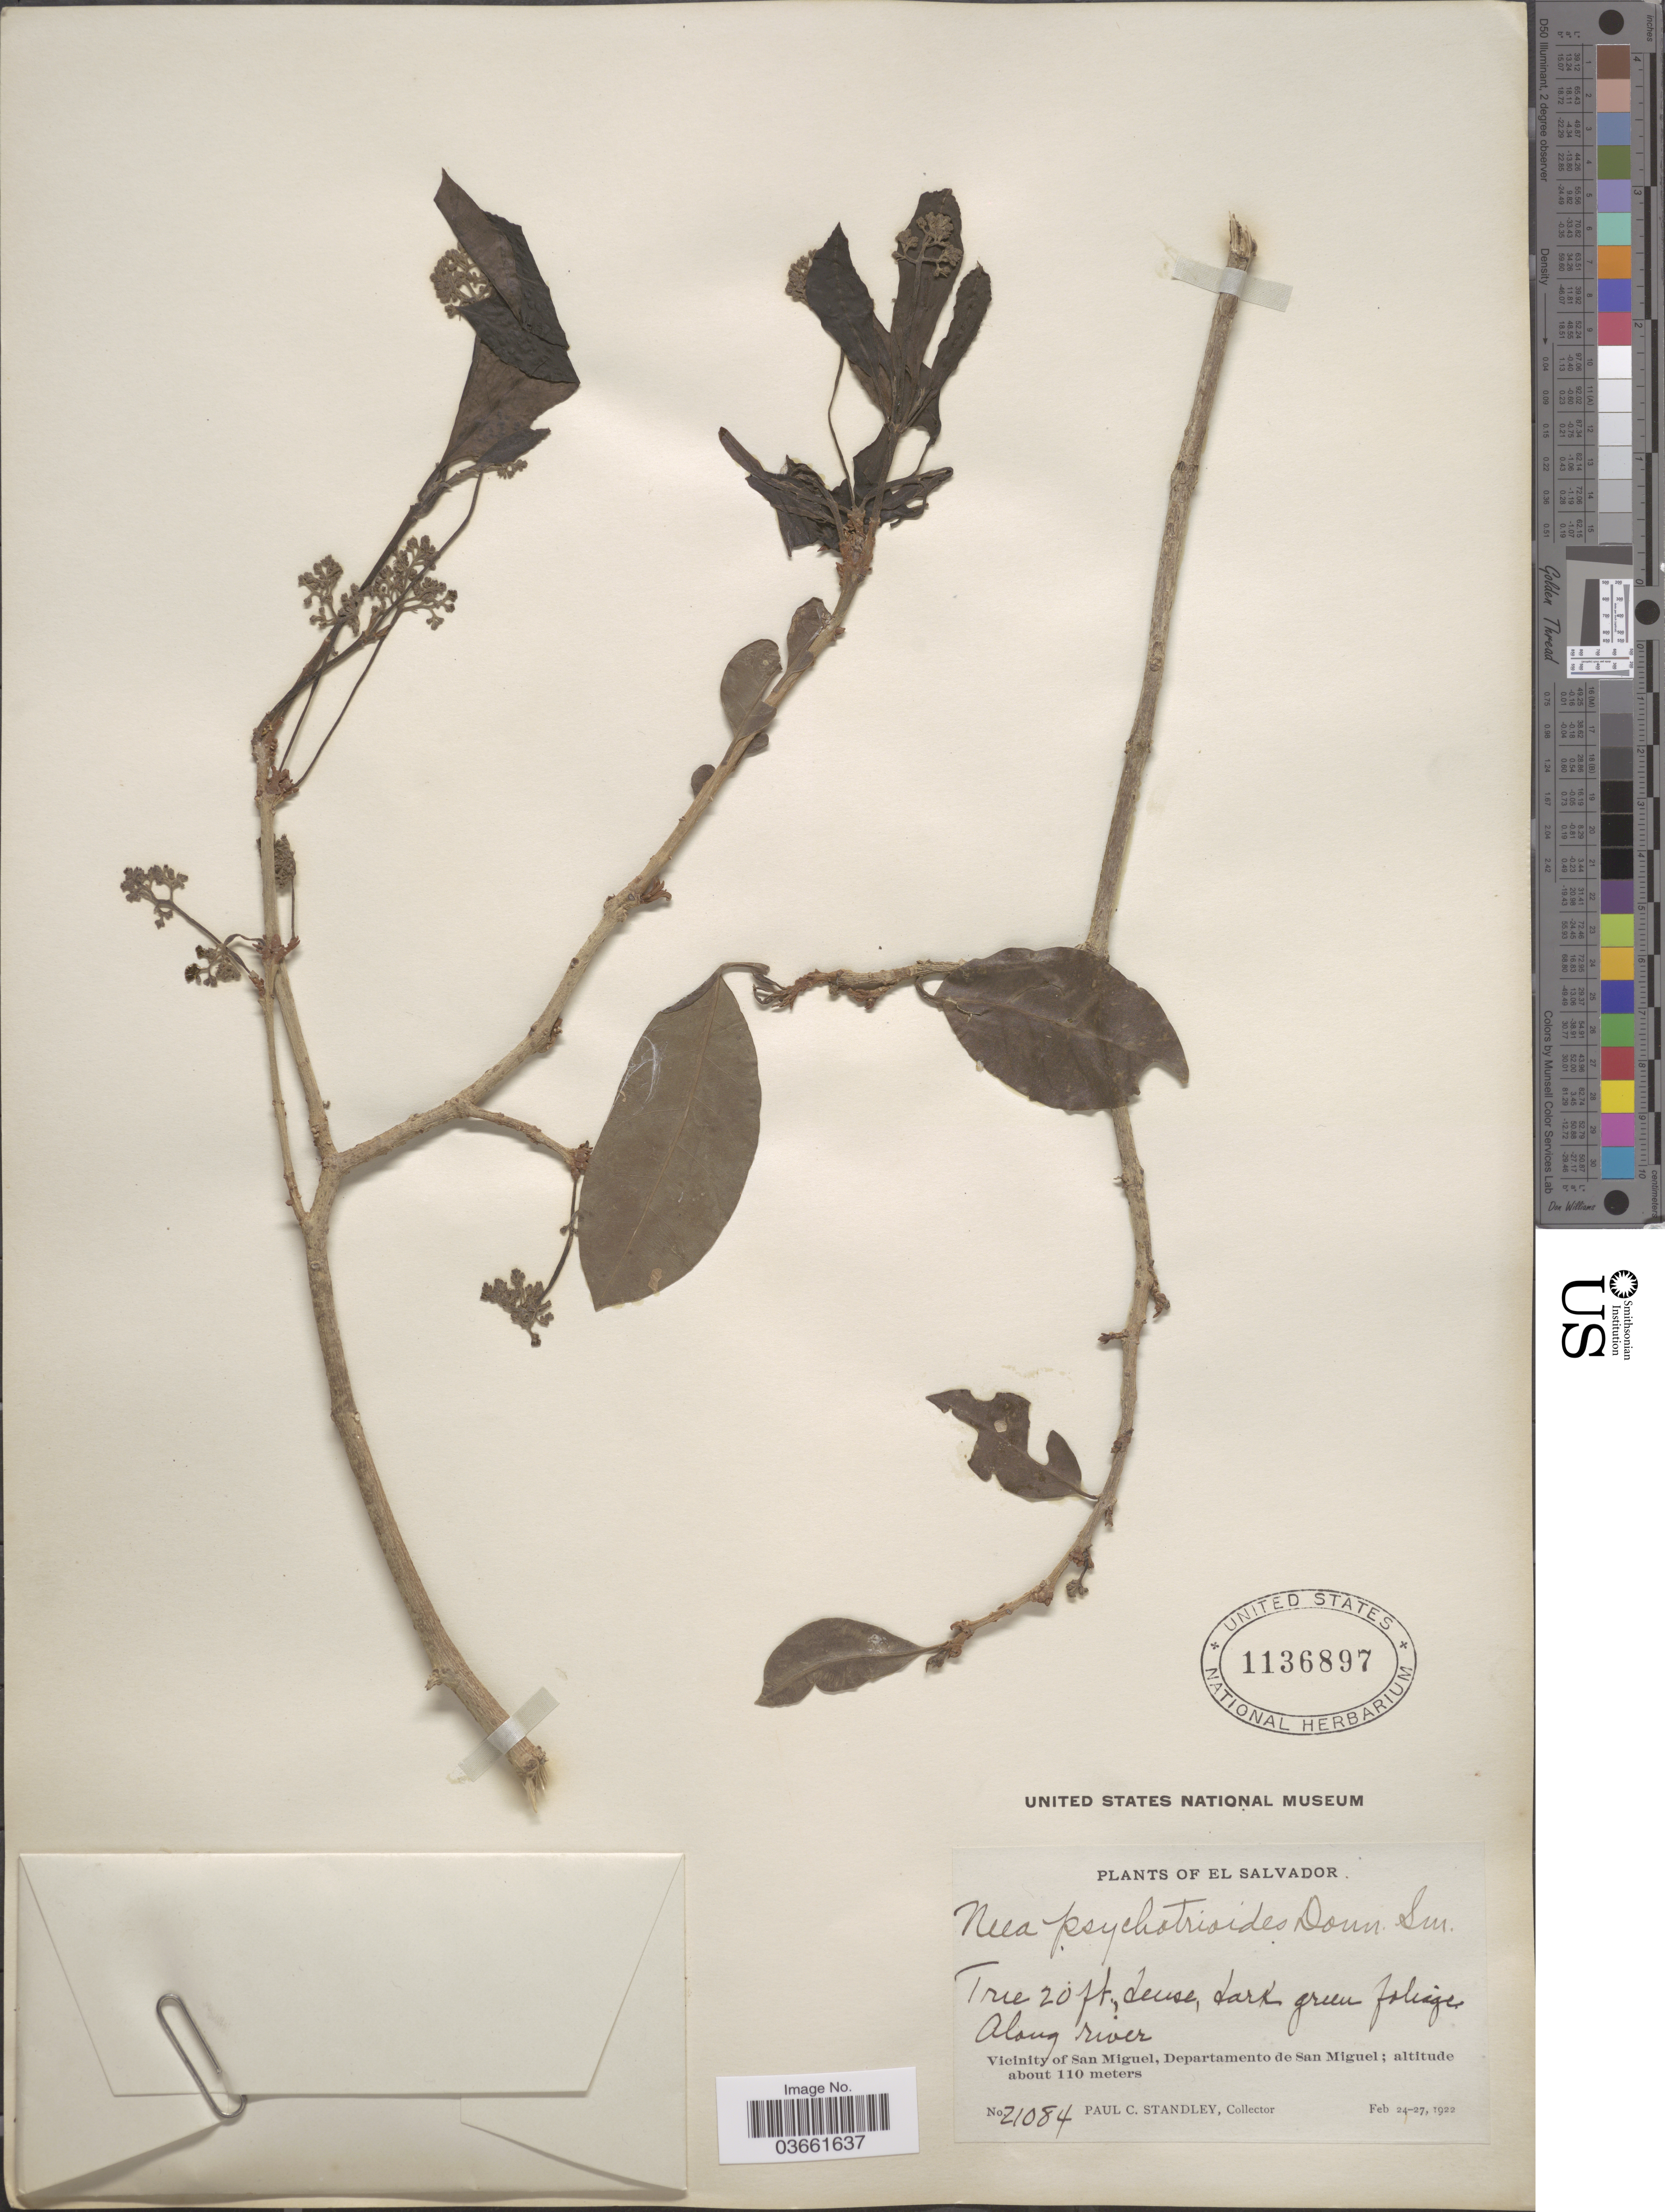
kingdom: Plantae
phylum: Tracheophyta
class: Magnoliopsida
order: Caryophyllales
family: Nyctaginaceae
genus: Neea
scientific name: Neea psychotrioides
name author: Donn. Sm.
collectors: P. C. Standley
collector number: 21084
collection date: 1922-02-24/1922-02-27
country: El Salvador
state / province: San Miguel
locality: Vicinity of San Miguel, Departamento de San Miguel.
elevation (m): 110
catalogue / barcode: US 1136897